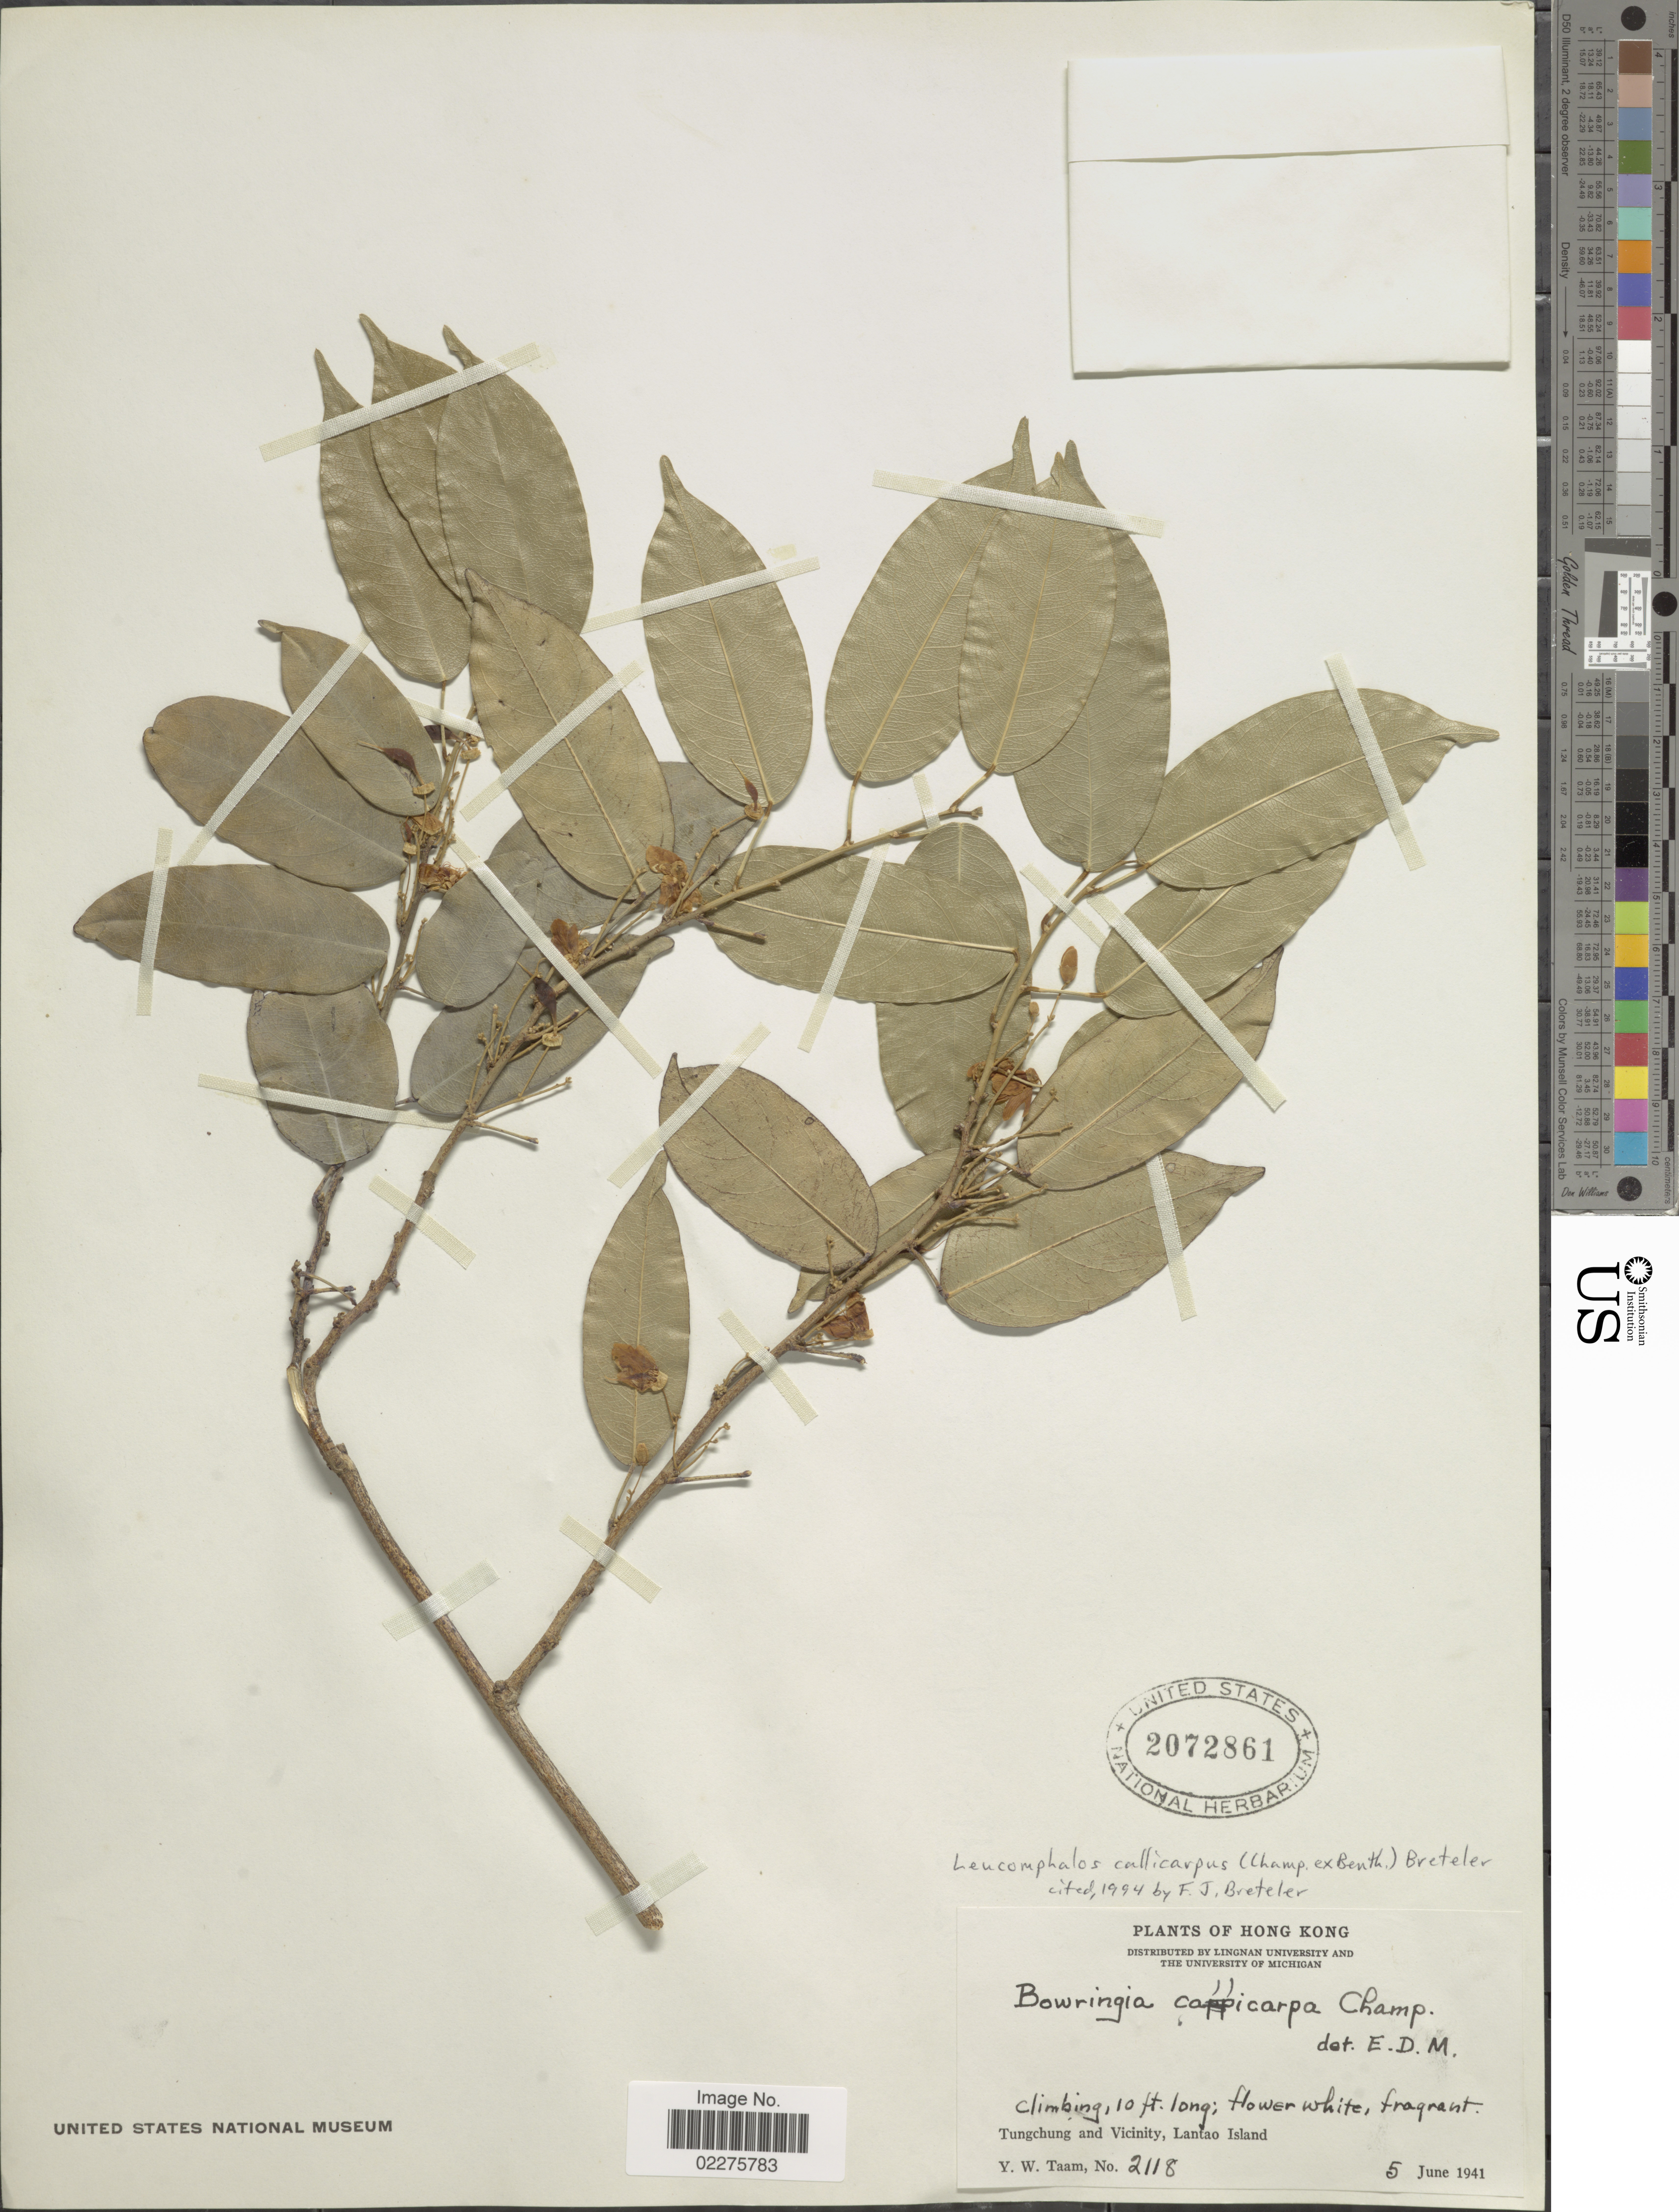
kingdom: Plantae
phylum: Tracheophyta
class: Magnoliopsida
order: Fabales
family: Fabaceae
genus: Bowringia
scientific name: Bowringia callicarpa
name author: Champ. ex Benth.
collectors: Y. W. Taam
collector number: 2118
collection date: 1941-06-05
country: China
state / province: Hong Kong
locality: Tungchung and Vicinity, Lantao Island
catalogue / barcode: US 2072861